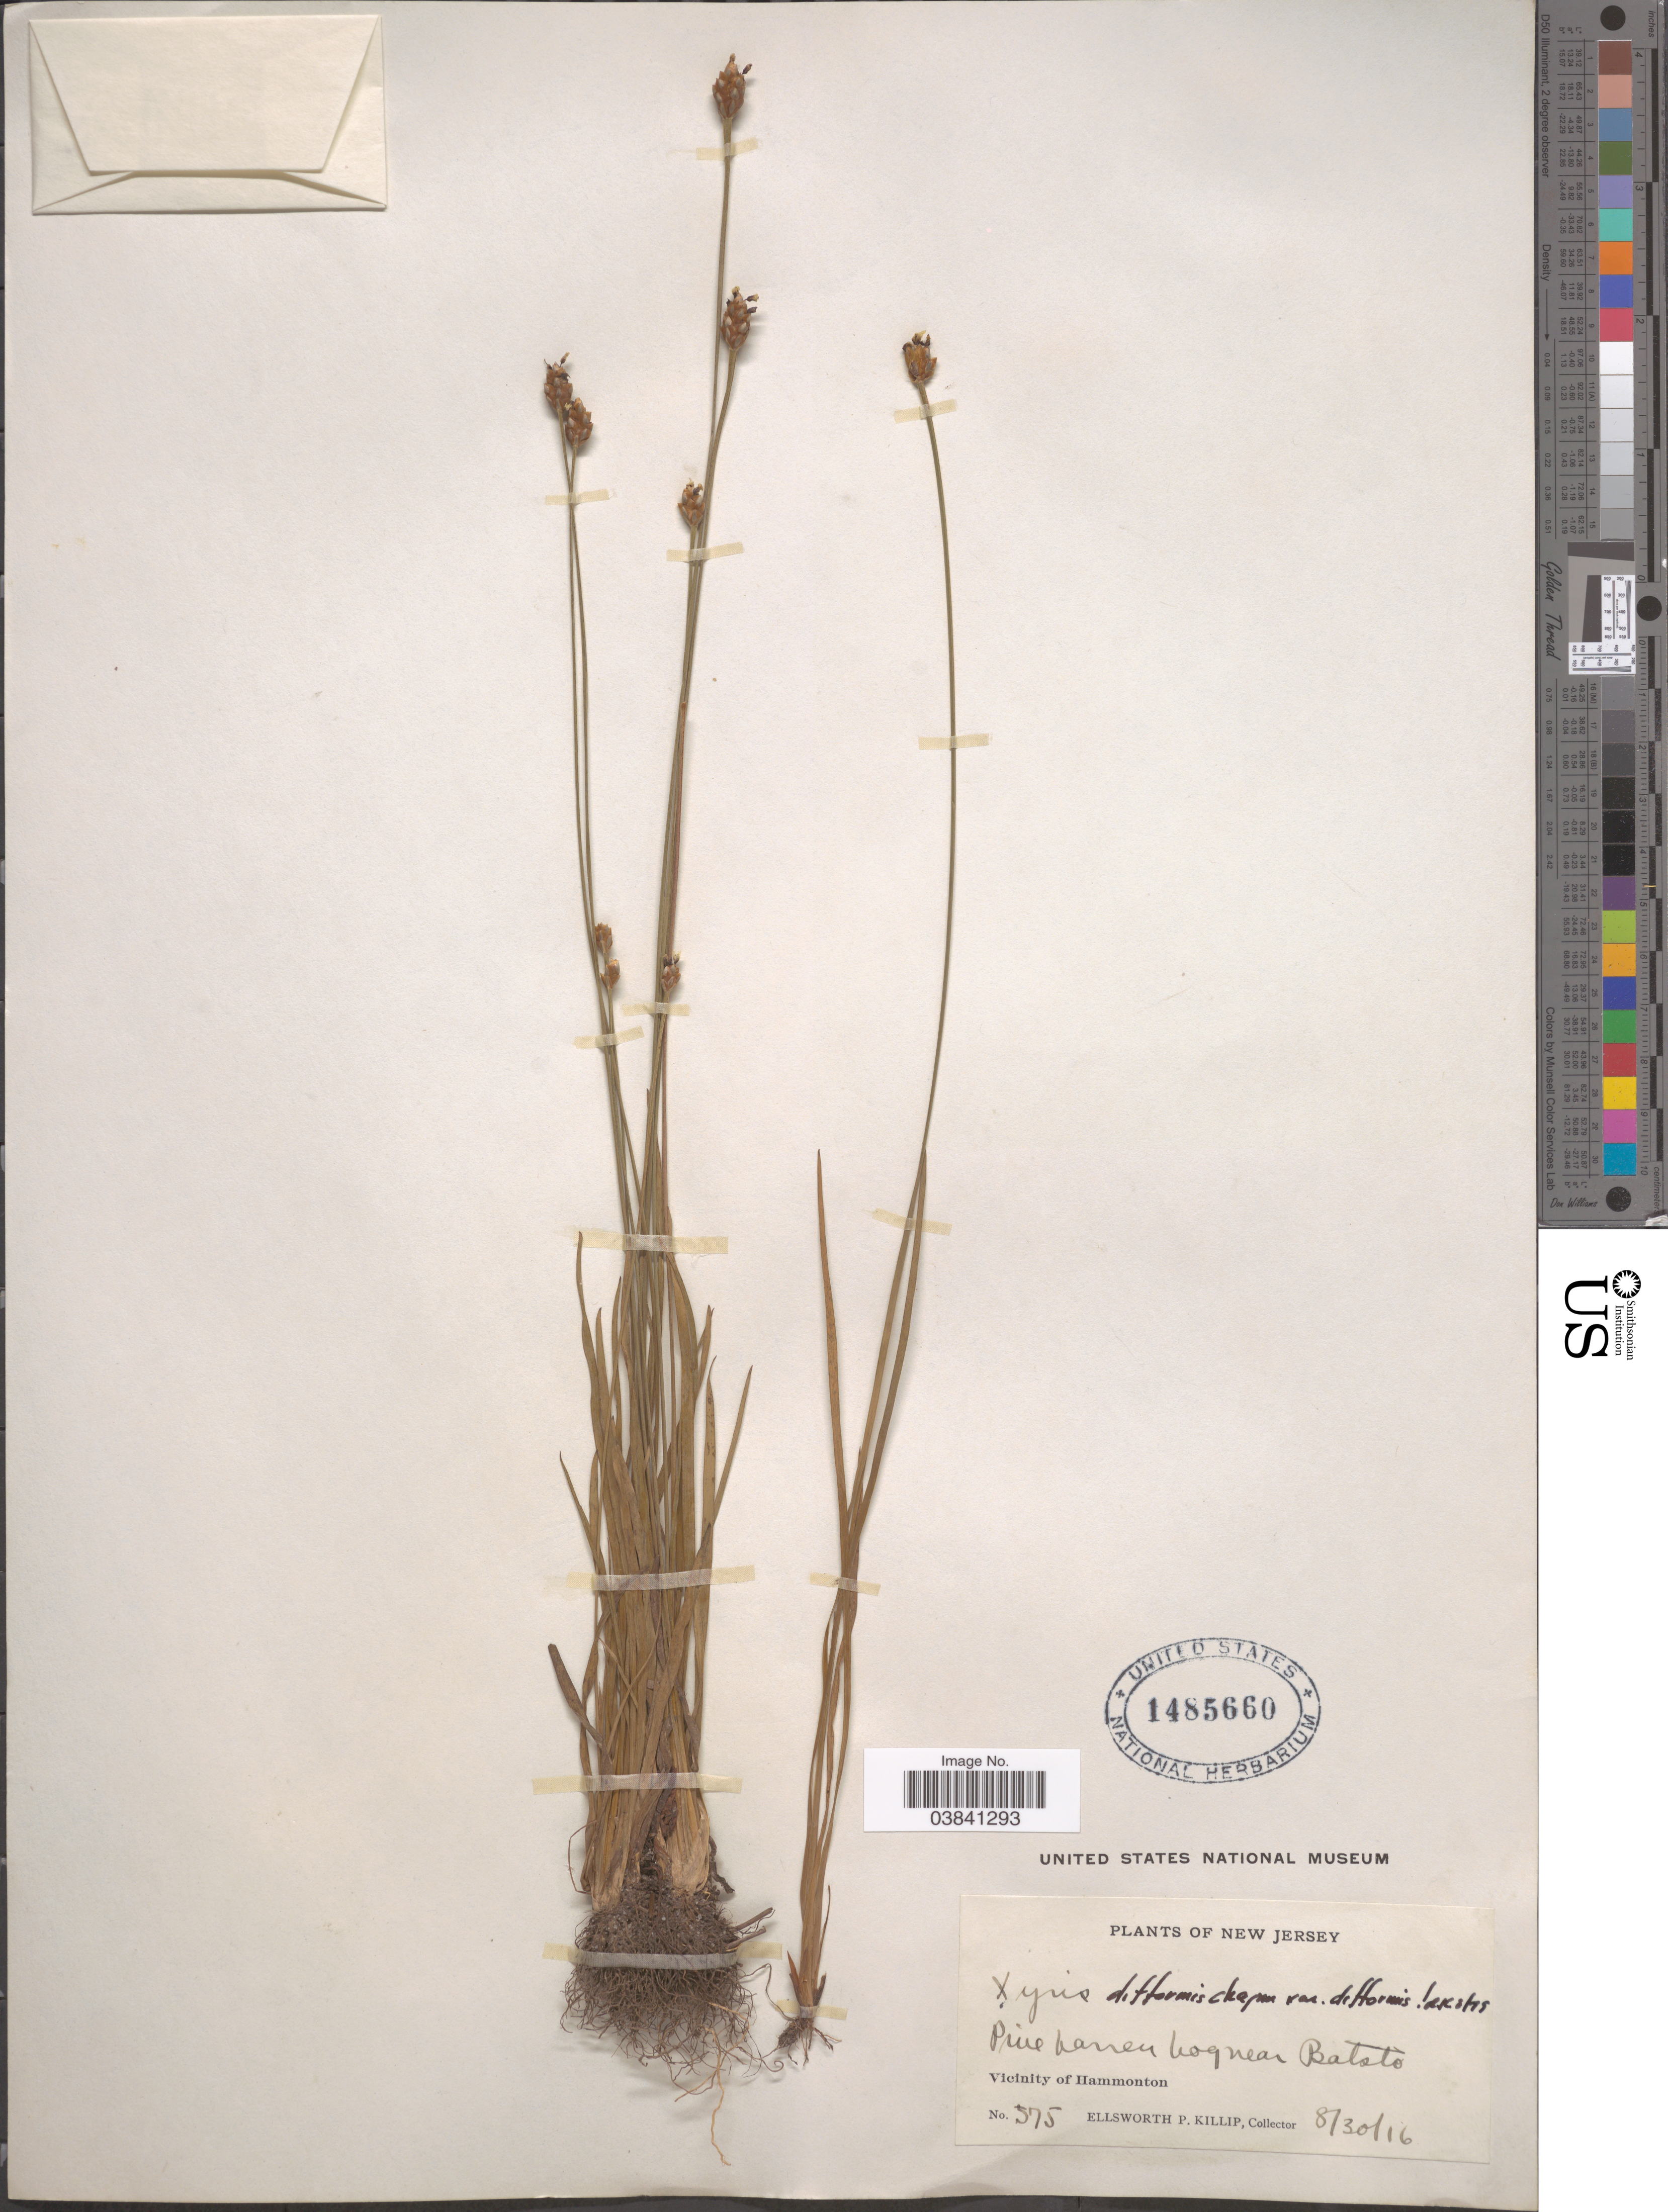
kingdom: Plantae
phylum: Tracheophyta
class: Liliopsida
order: Poales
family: Xyridaceae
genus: Xyris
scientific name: Xyris difformis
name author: Chapm.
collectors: E. P. Killip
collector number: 575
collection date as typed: Transcribed d/m/y: 30/8/16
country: United States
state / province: New Jersey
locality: Pine barren bog near Batsto. Vicinity of Hammonton.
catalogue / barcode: US 1485660